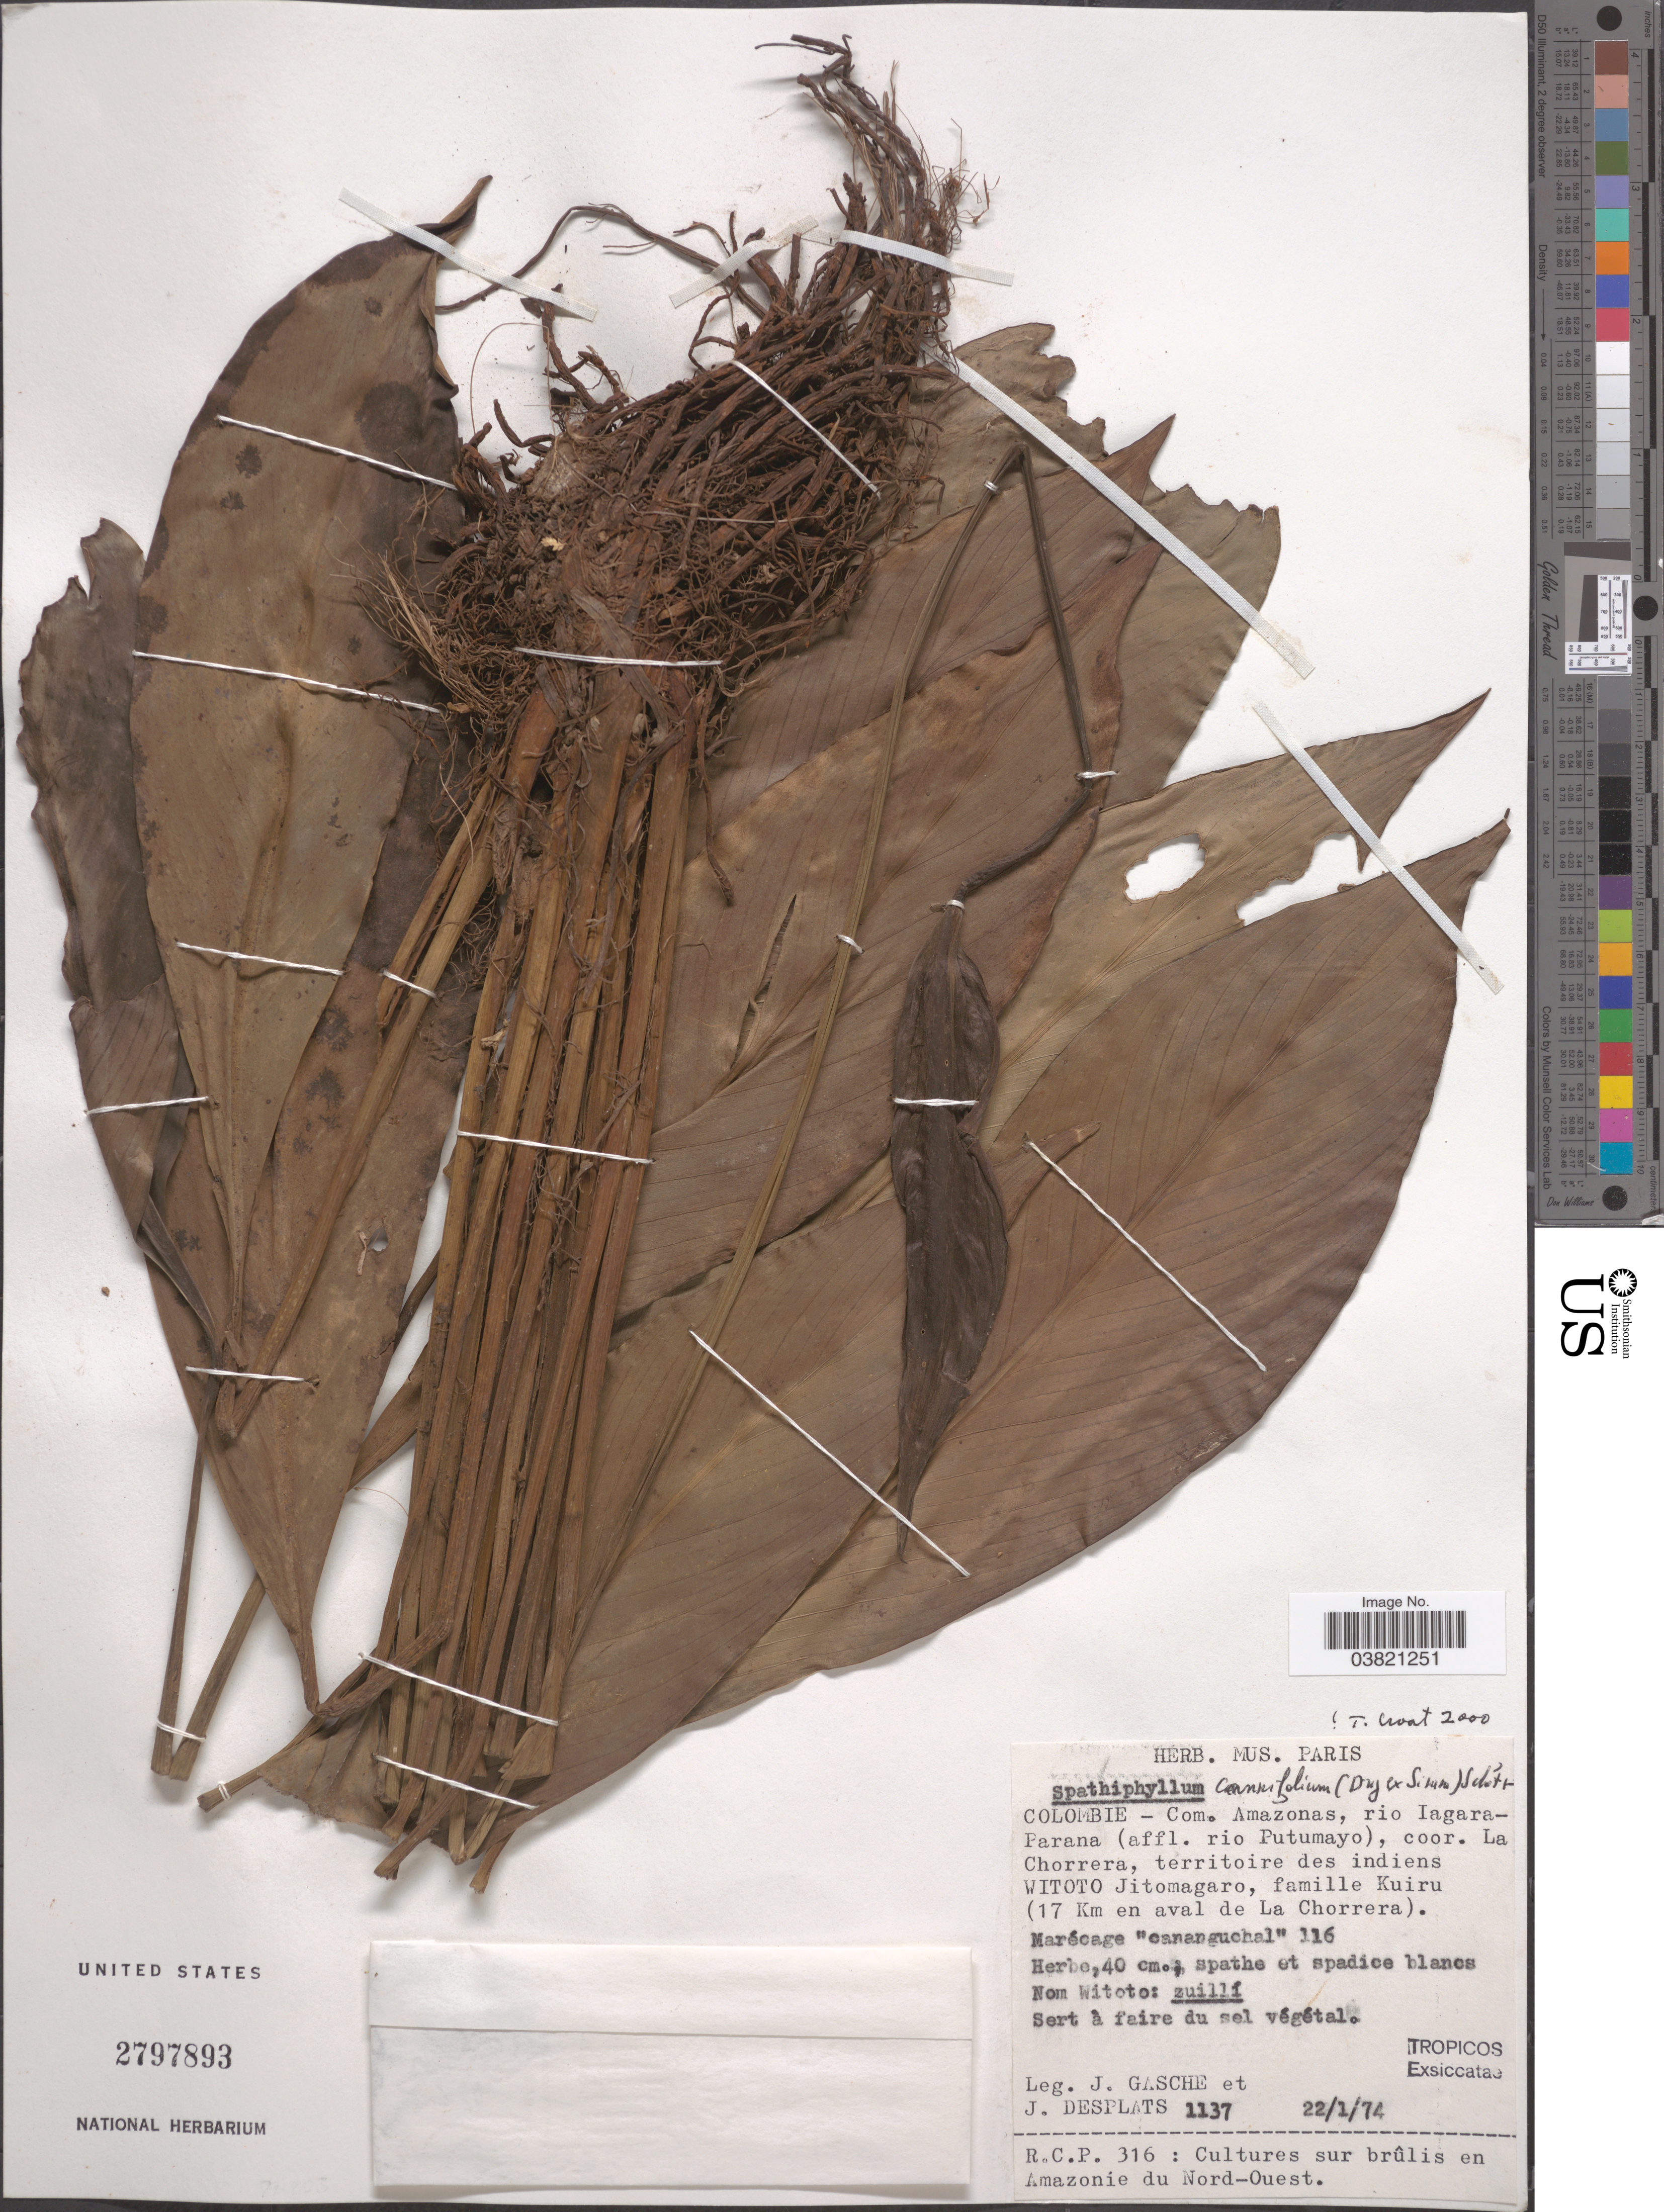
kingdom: Plantae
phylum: Tracheophyta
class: Liliopsida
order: Alismatales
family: Araceae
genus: Spathiphyllum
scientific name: Spathiphyllum cannifolium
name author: (Dryand. ex Sims) Schott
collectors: J. Gasche & J. Desplats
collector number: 1137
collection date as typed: Transcribed d/m/y: 22/1/74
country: Colombia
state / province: Amazônas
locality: Com. Amazonas, rio Iagara-Parana (affl. rio Putumayo), coor. La Chorrera, territoire des indiens Witoto Jitomagaro, famille Kuiru (17 Km en aval de La Chorrera).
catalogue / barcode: US 2797893